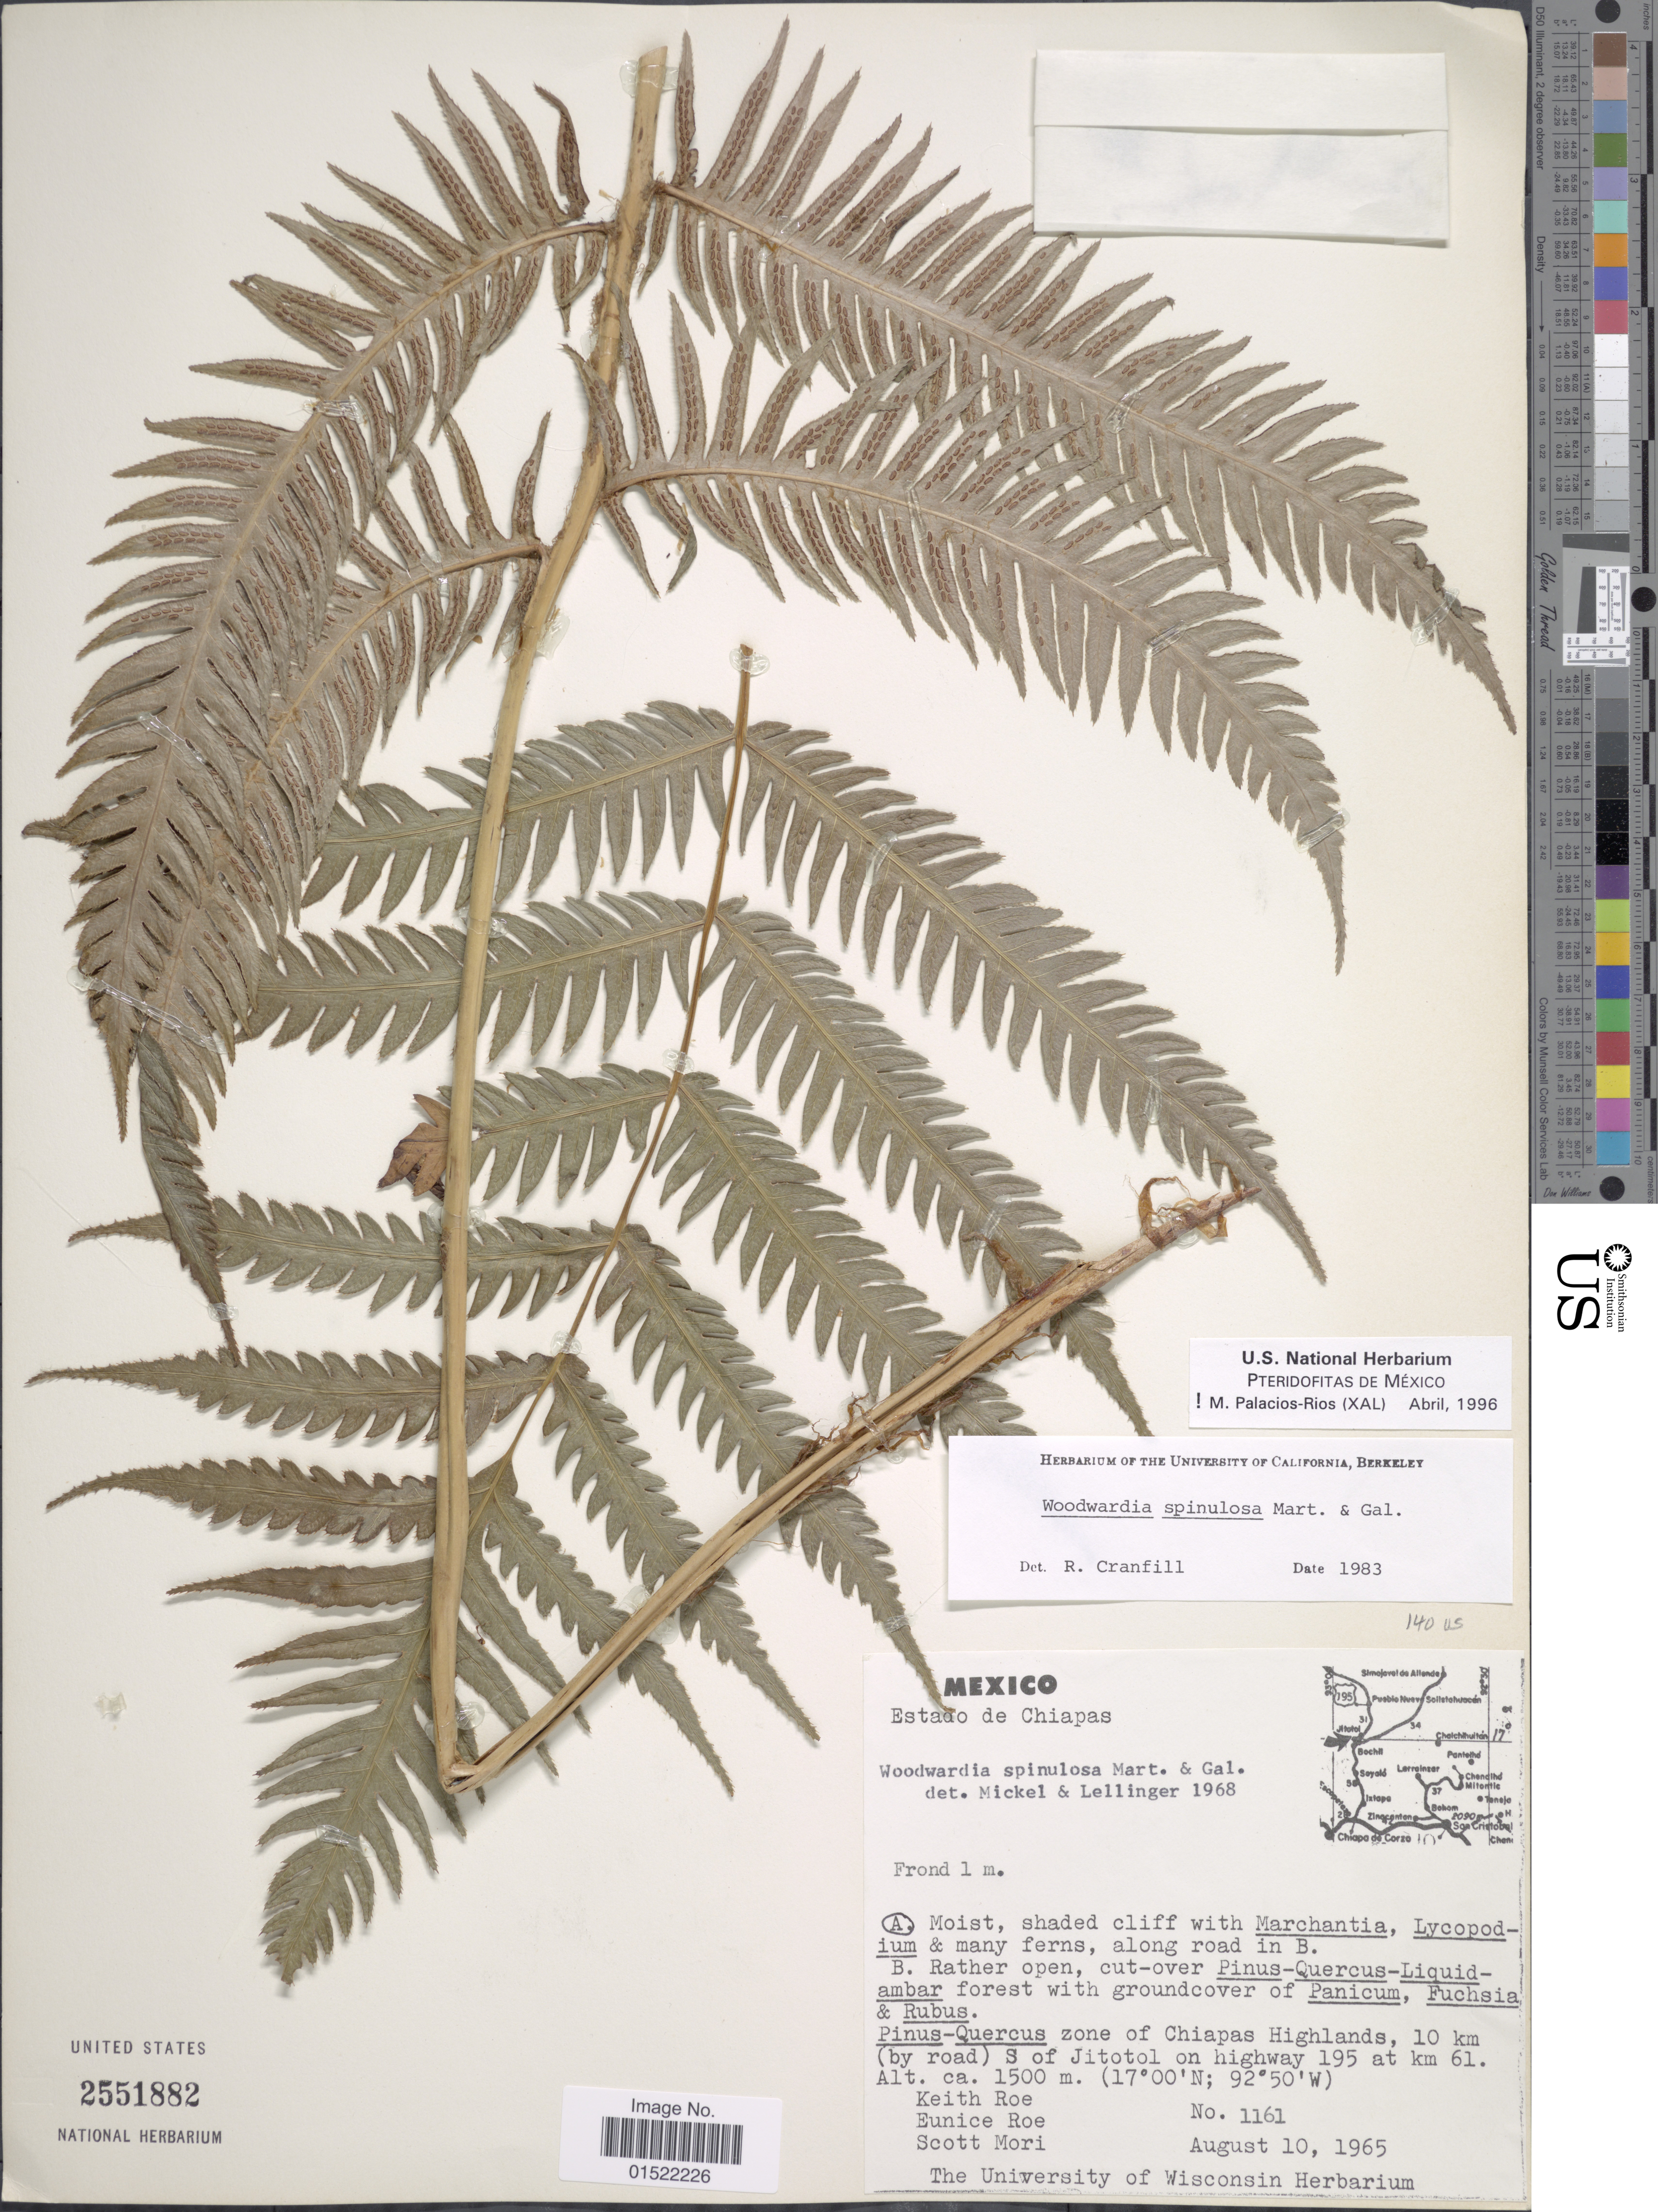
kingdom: Plantae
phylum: Tracheophyta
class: Polypodiopsida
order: Polypodiales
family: Blechnaceae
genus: Woodwardia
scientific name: Woodwardia spinulosa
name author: M. Martens & Galeotti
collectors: K. E. Roe, E. Roe & S. Mori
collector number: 1161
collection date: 1965-08-10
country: Mexico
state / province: Chiapas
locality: Estado de Chiapas, Pinus-Quercus zone of Chiapas Highlands, 10 km (by road) S of Jitotol on highway 195 at km 61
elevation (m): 1500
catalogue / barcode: US 2551882